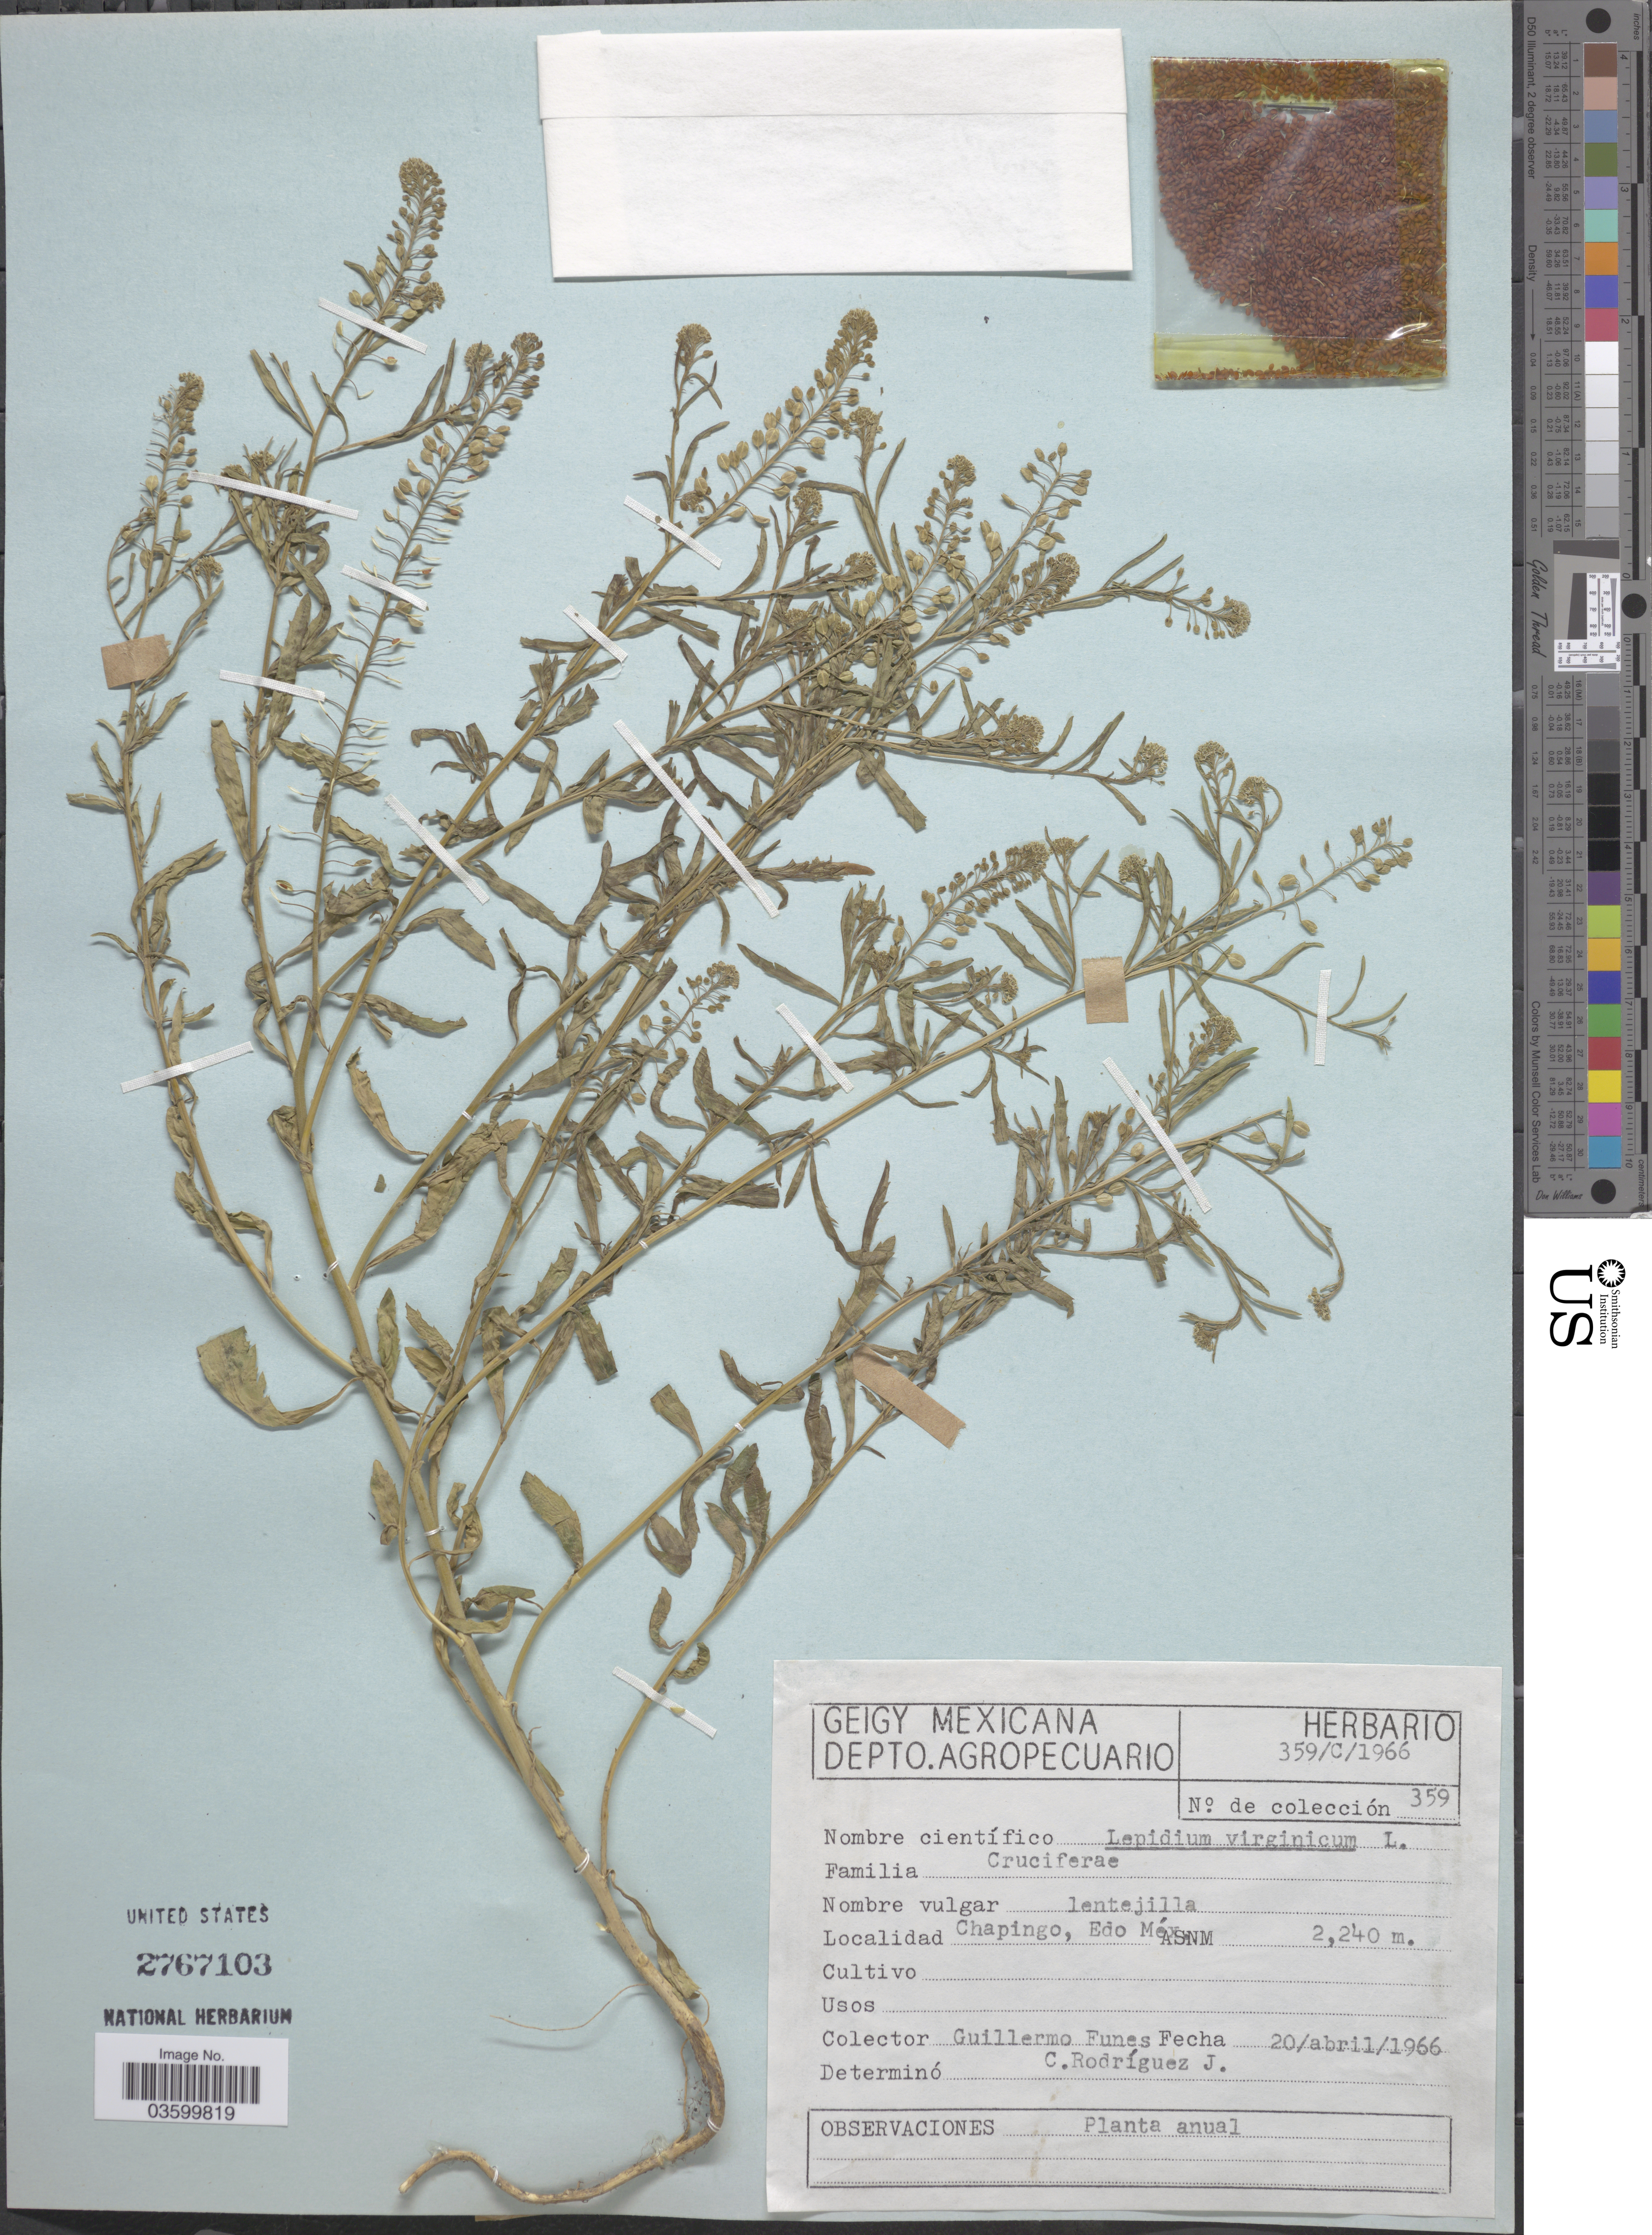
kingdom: Plantae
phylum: Tracheophyta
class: Magnoliopsida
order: Brassicales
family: Brassicaceae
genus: Lepidium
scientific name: Lepidium virginicum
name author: L.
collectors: G. Funes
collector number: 359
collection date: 1966-04-20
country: Mexico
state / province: México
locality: Chapingo.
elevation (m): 2240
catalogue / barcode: US 2767103